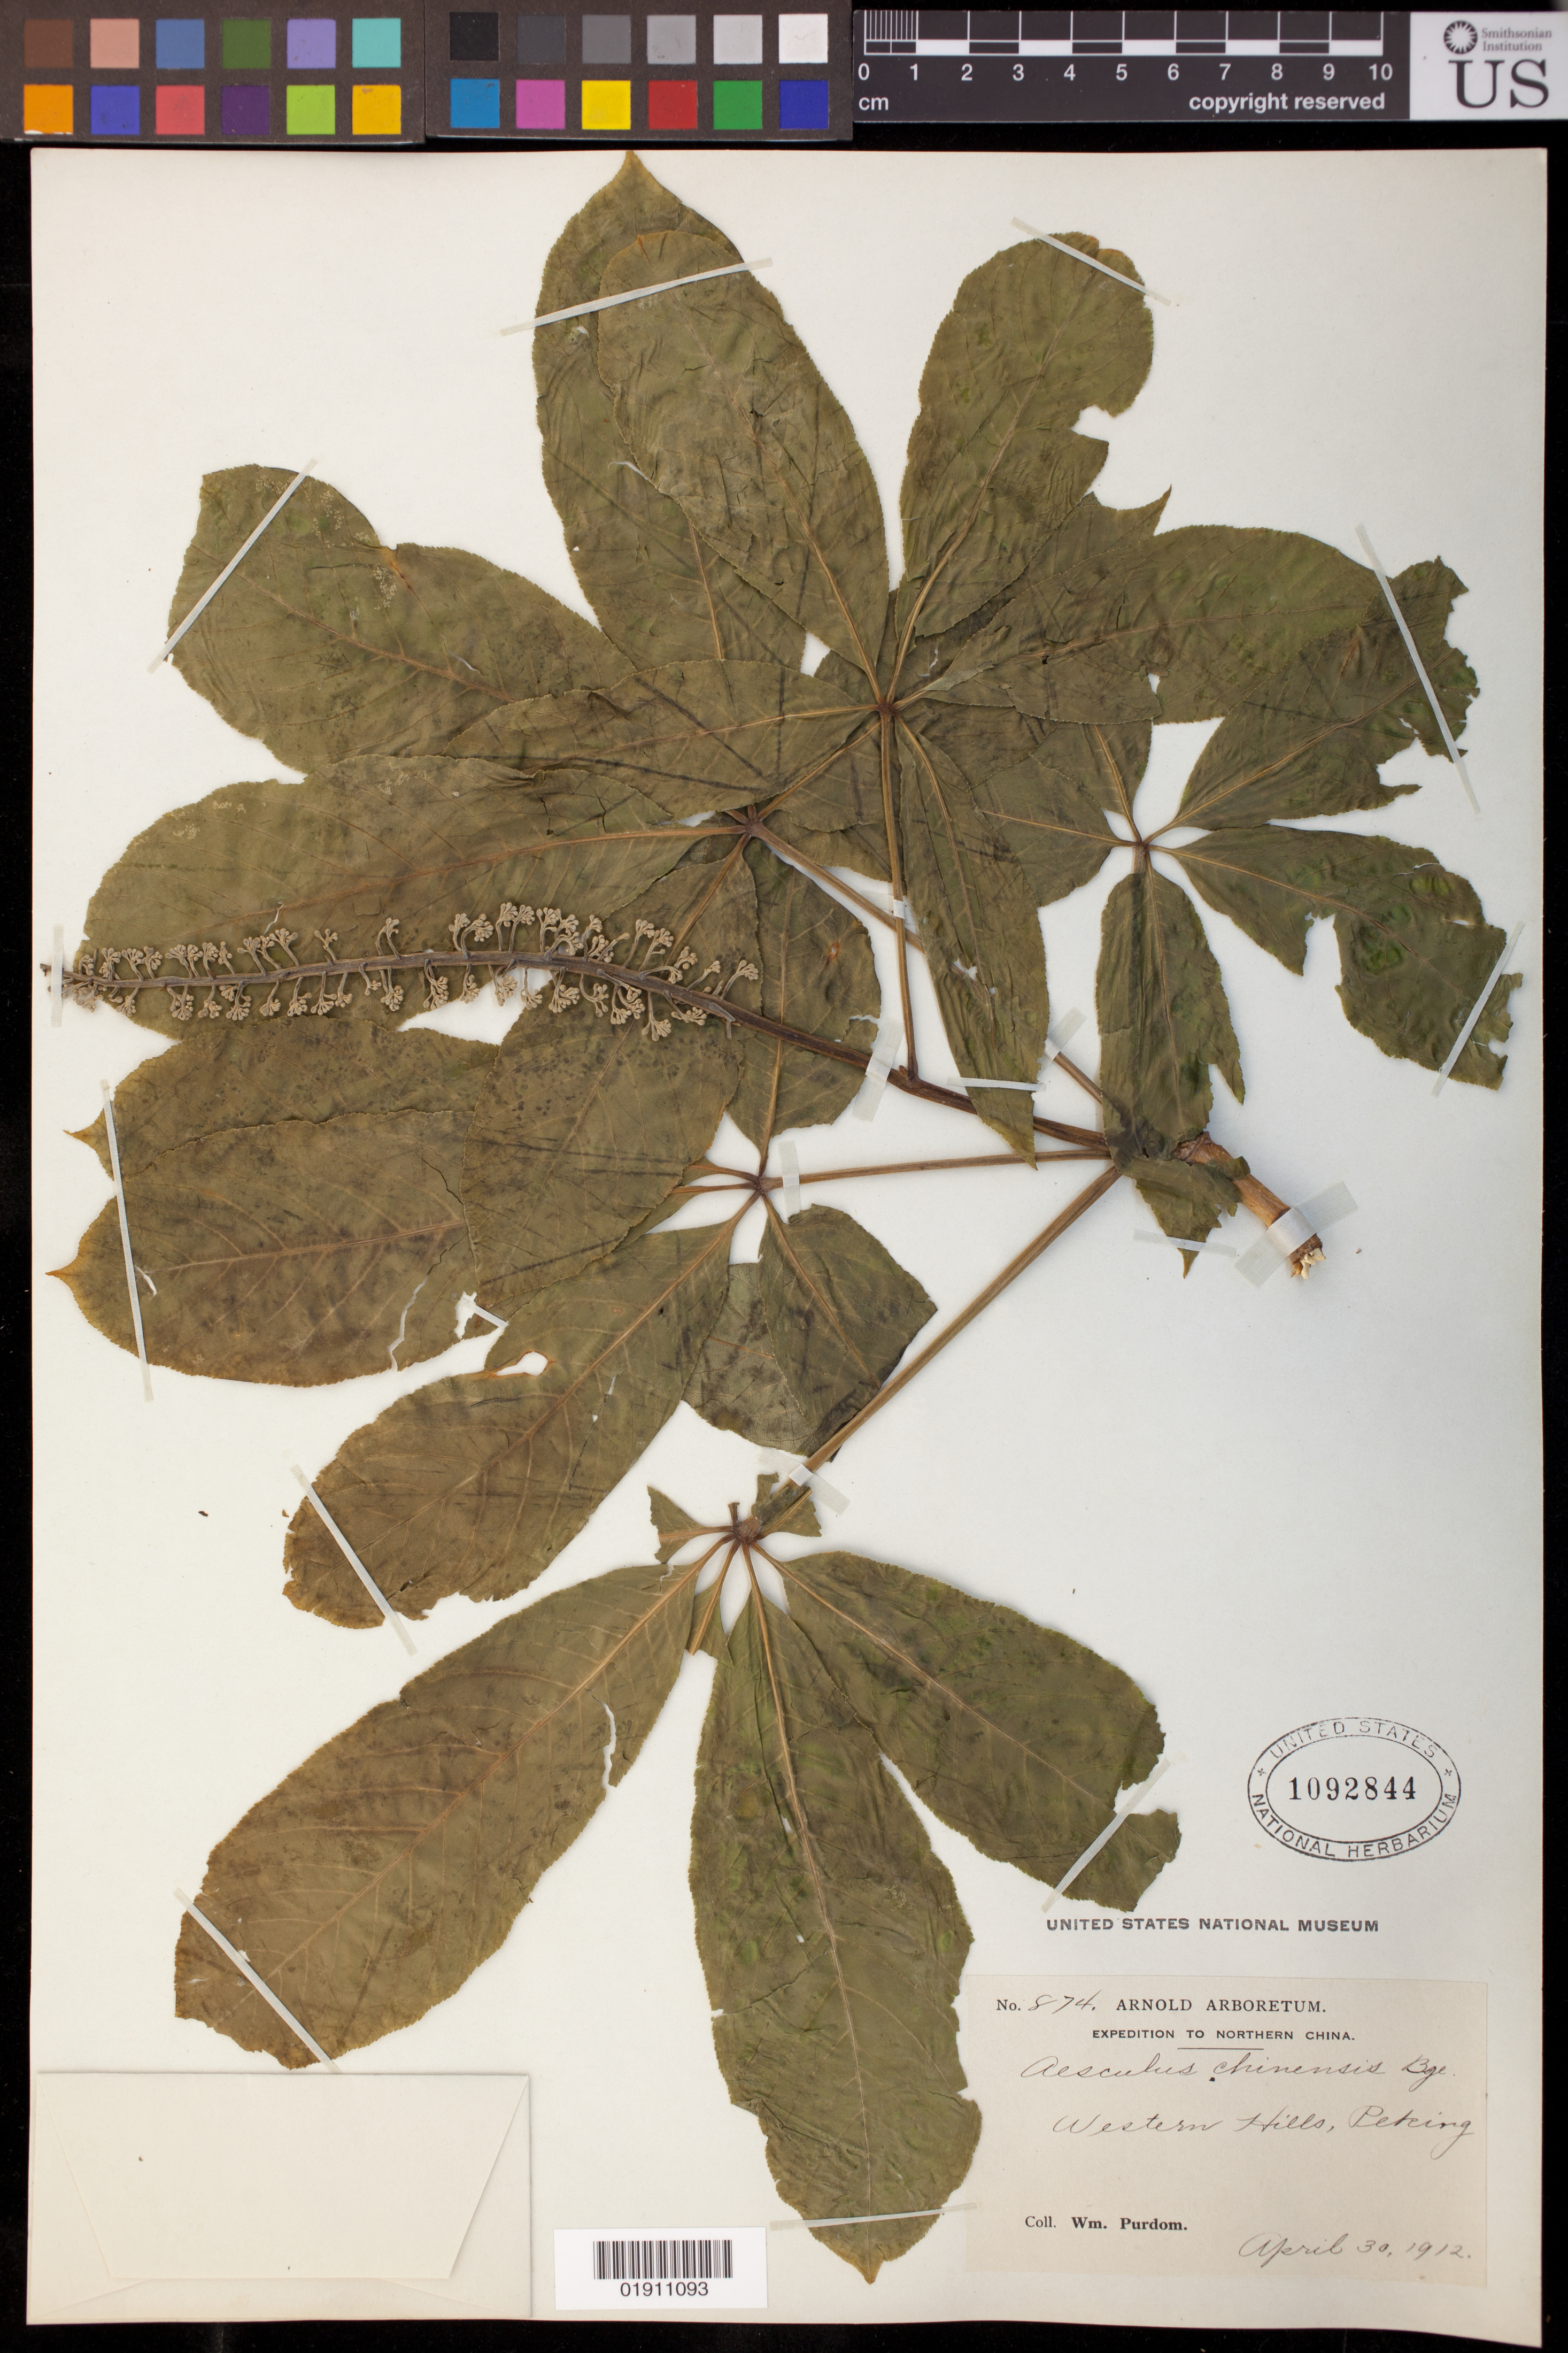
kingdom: Plantae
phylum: Tracheophyta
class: Magnoliopsida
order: Sapindales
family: Sapindaceae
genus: Aesculus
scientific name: Aesculus chinensis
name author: Bunge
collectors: W. Purdom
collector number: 874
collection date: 1912-04-30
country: China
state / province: Beijing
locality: Western Hills, Peking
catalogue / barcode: US 1092844